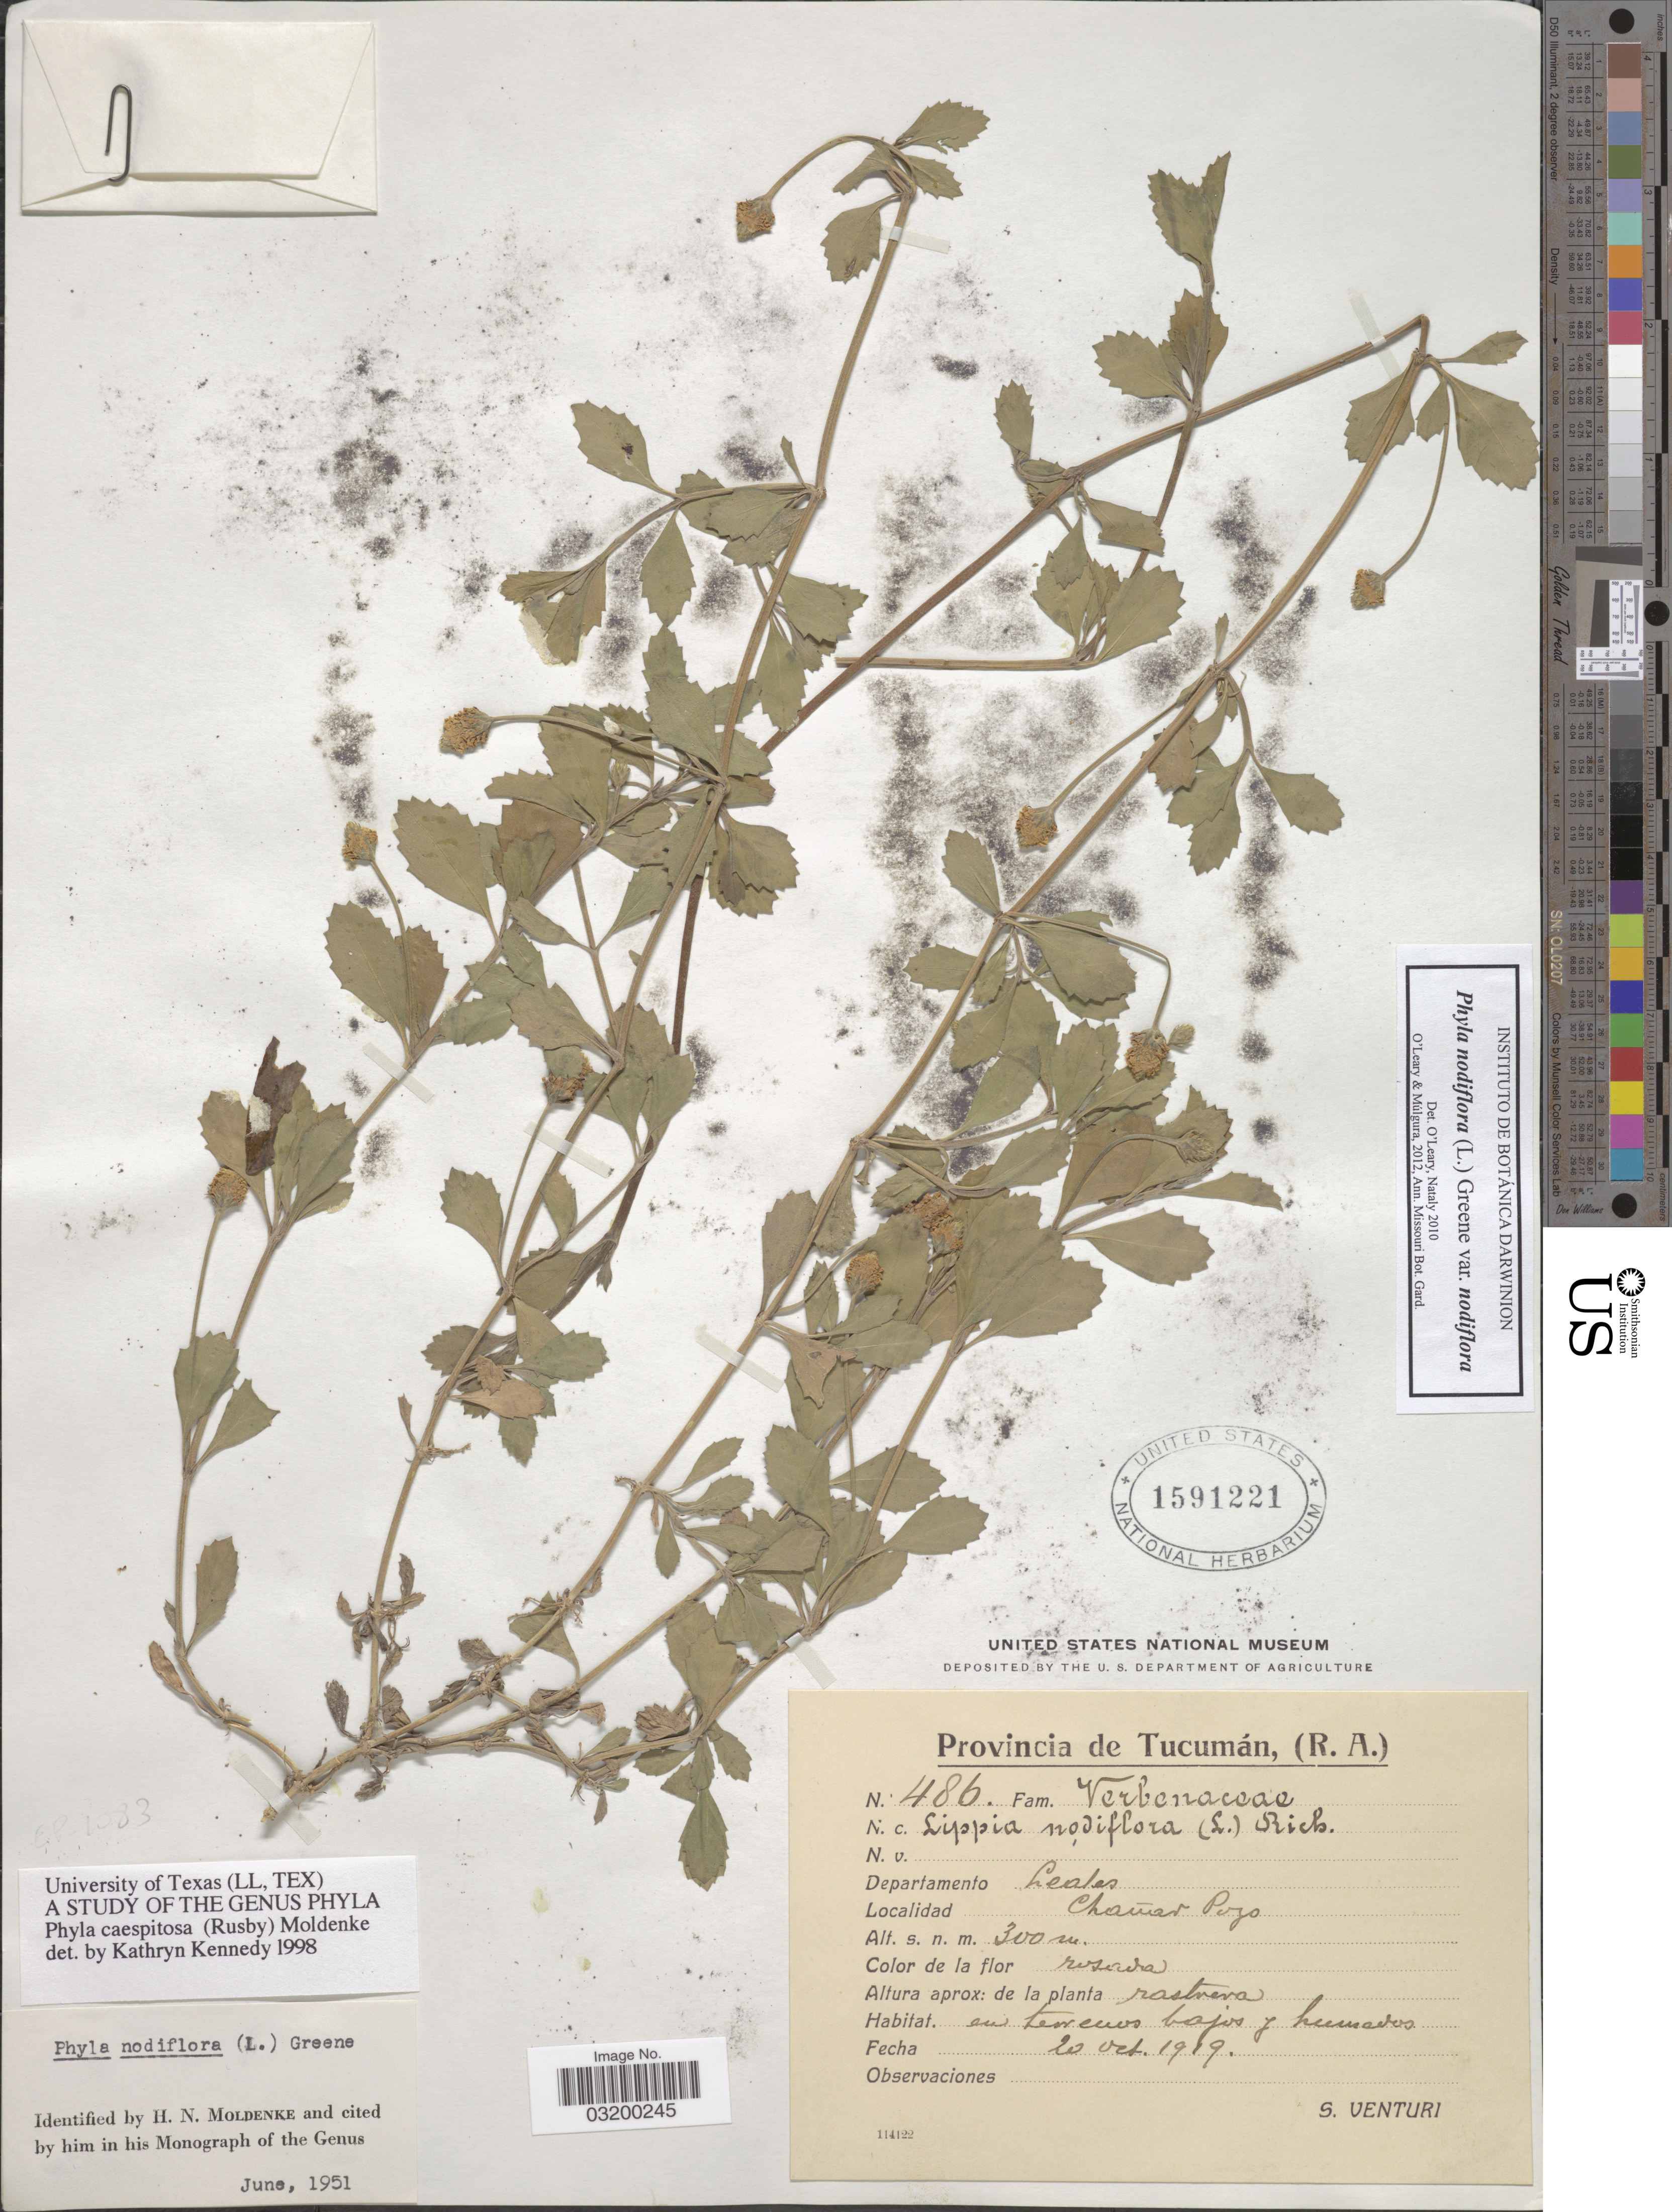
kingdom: Plantae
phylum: Tracheophyta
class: Magnoliopsida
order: Lamiales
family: Verbenaceae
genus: Phyla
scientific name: Phyla nodiflora var. nodiflora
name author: (L.) Greene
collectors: S. Venturi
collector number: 486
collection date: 1919-10-20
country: Argentina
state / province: Tucuman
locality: Departamento Leales, Chanar Pozo.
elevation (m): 300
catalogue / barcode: US 1591221